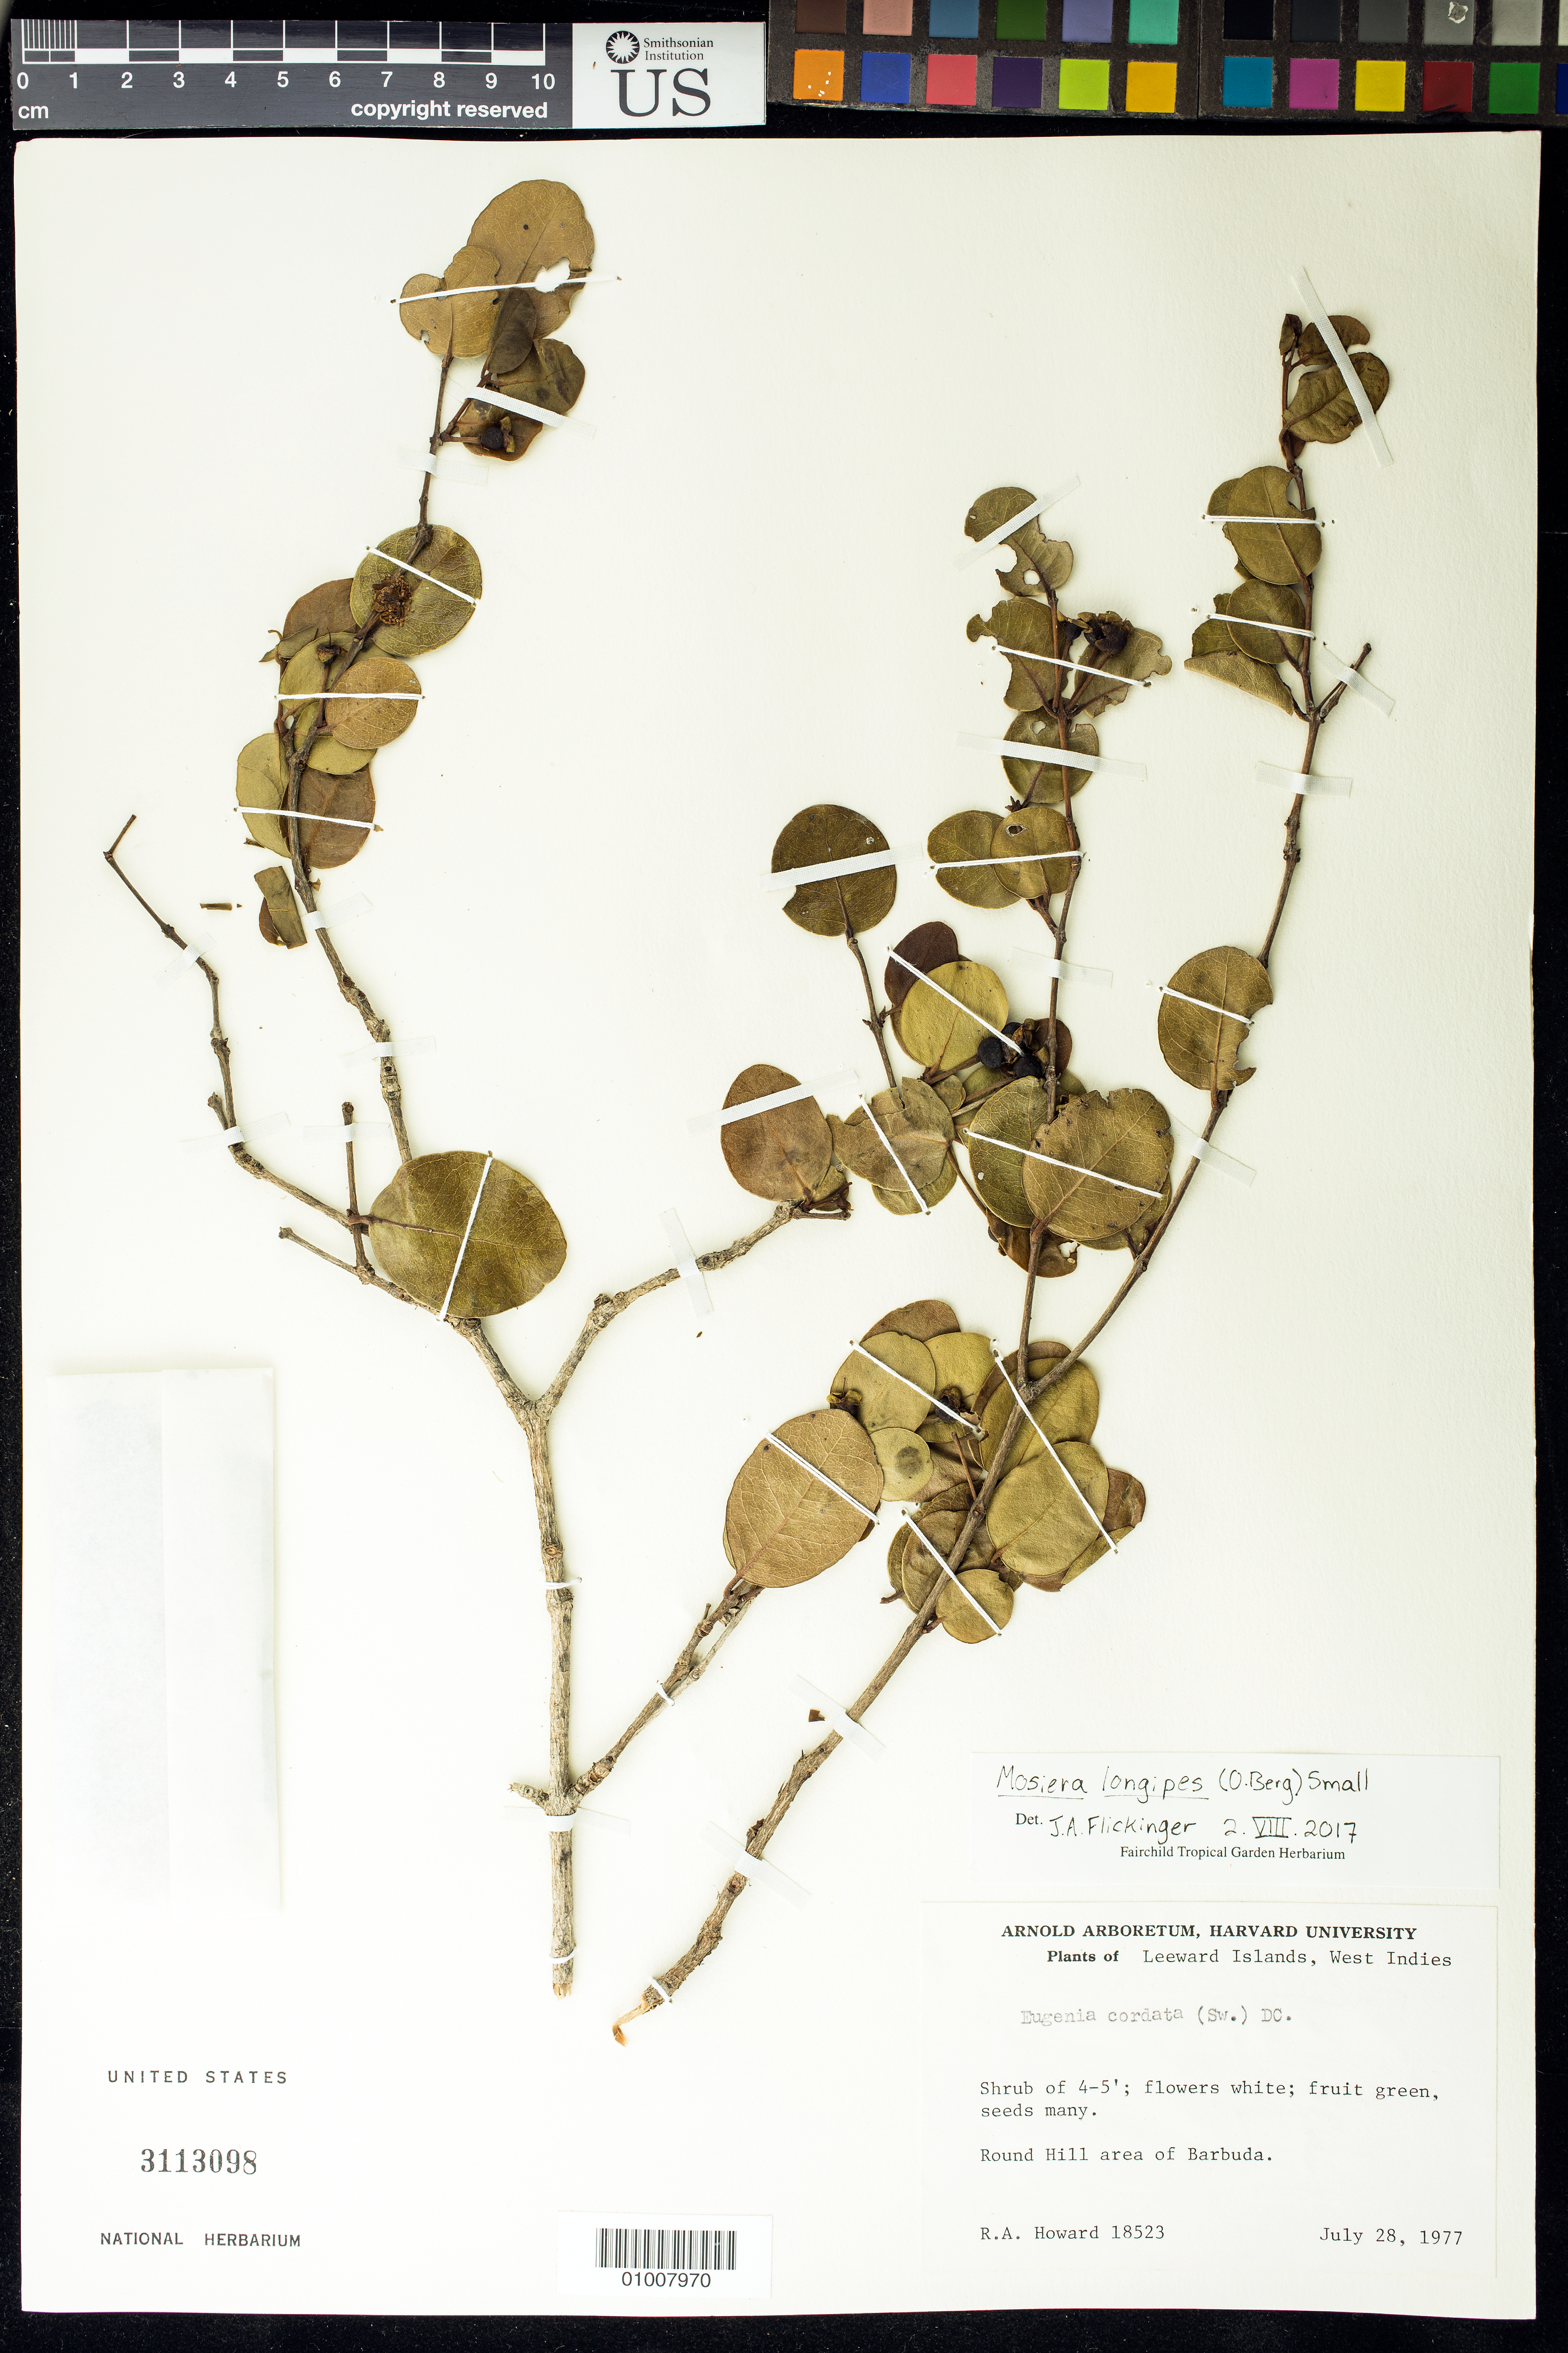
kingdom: Plantae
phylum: Tracheophyta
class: Magnoliopsida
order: Myrtales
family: Myrtaceae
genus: Mosiera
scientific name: Mosiera longipes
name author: (O. Berg) Small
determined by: Flickinger, Jonathan A.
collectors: R. A. Howard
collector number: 18523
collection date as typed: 28 Jul 1977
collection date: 1977-07-28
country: Antigua and Barbuda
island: Barbuda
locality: Round Hill area of Barbuda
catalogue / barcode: US 3113098